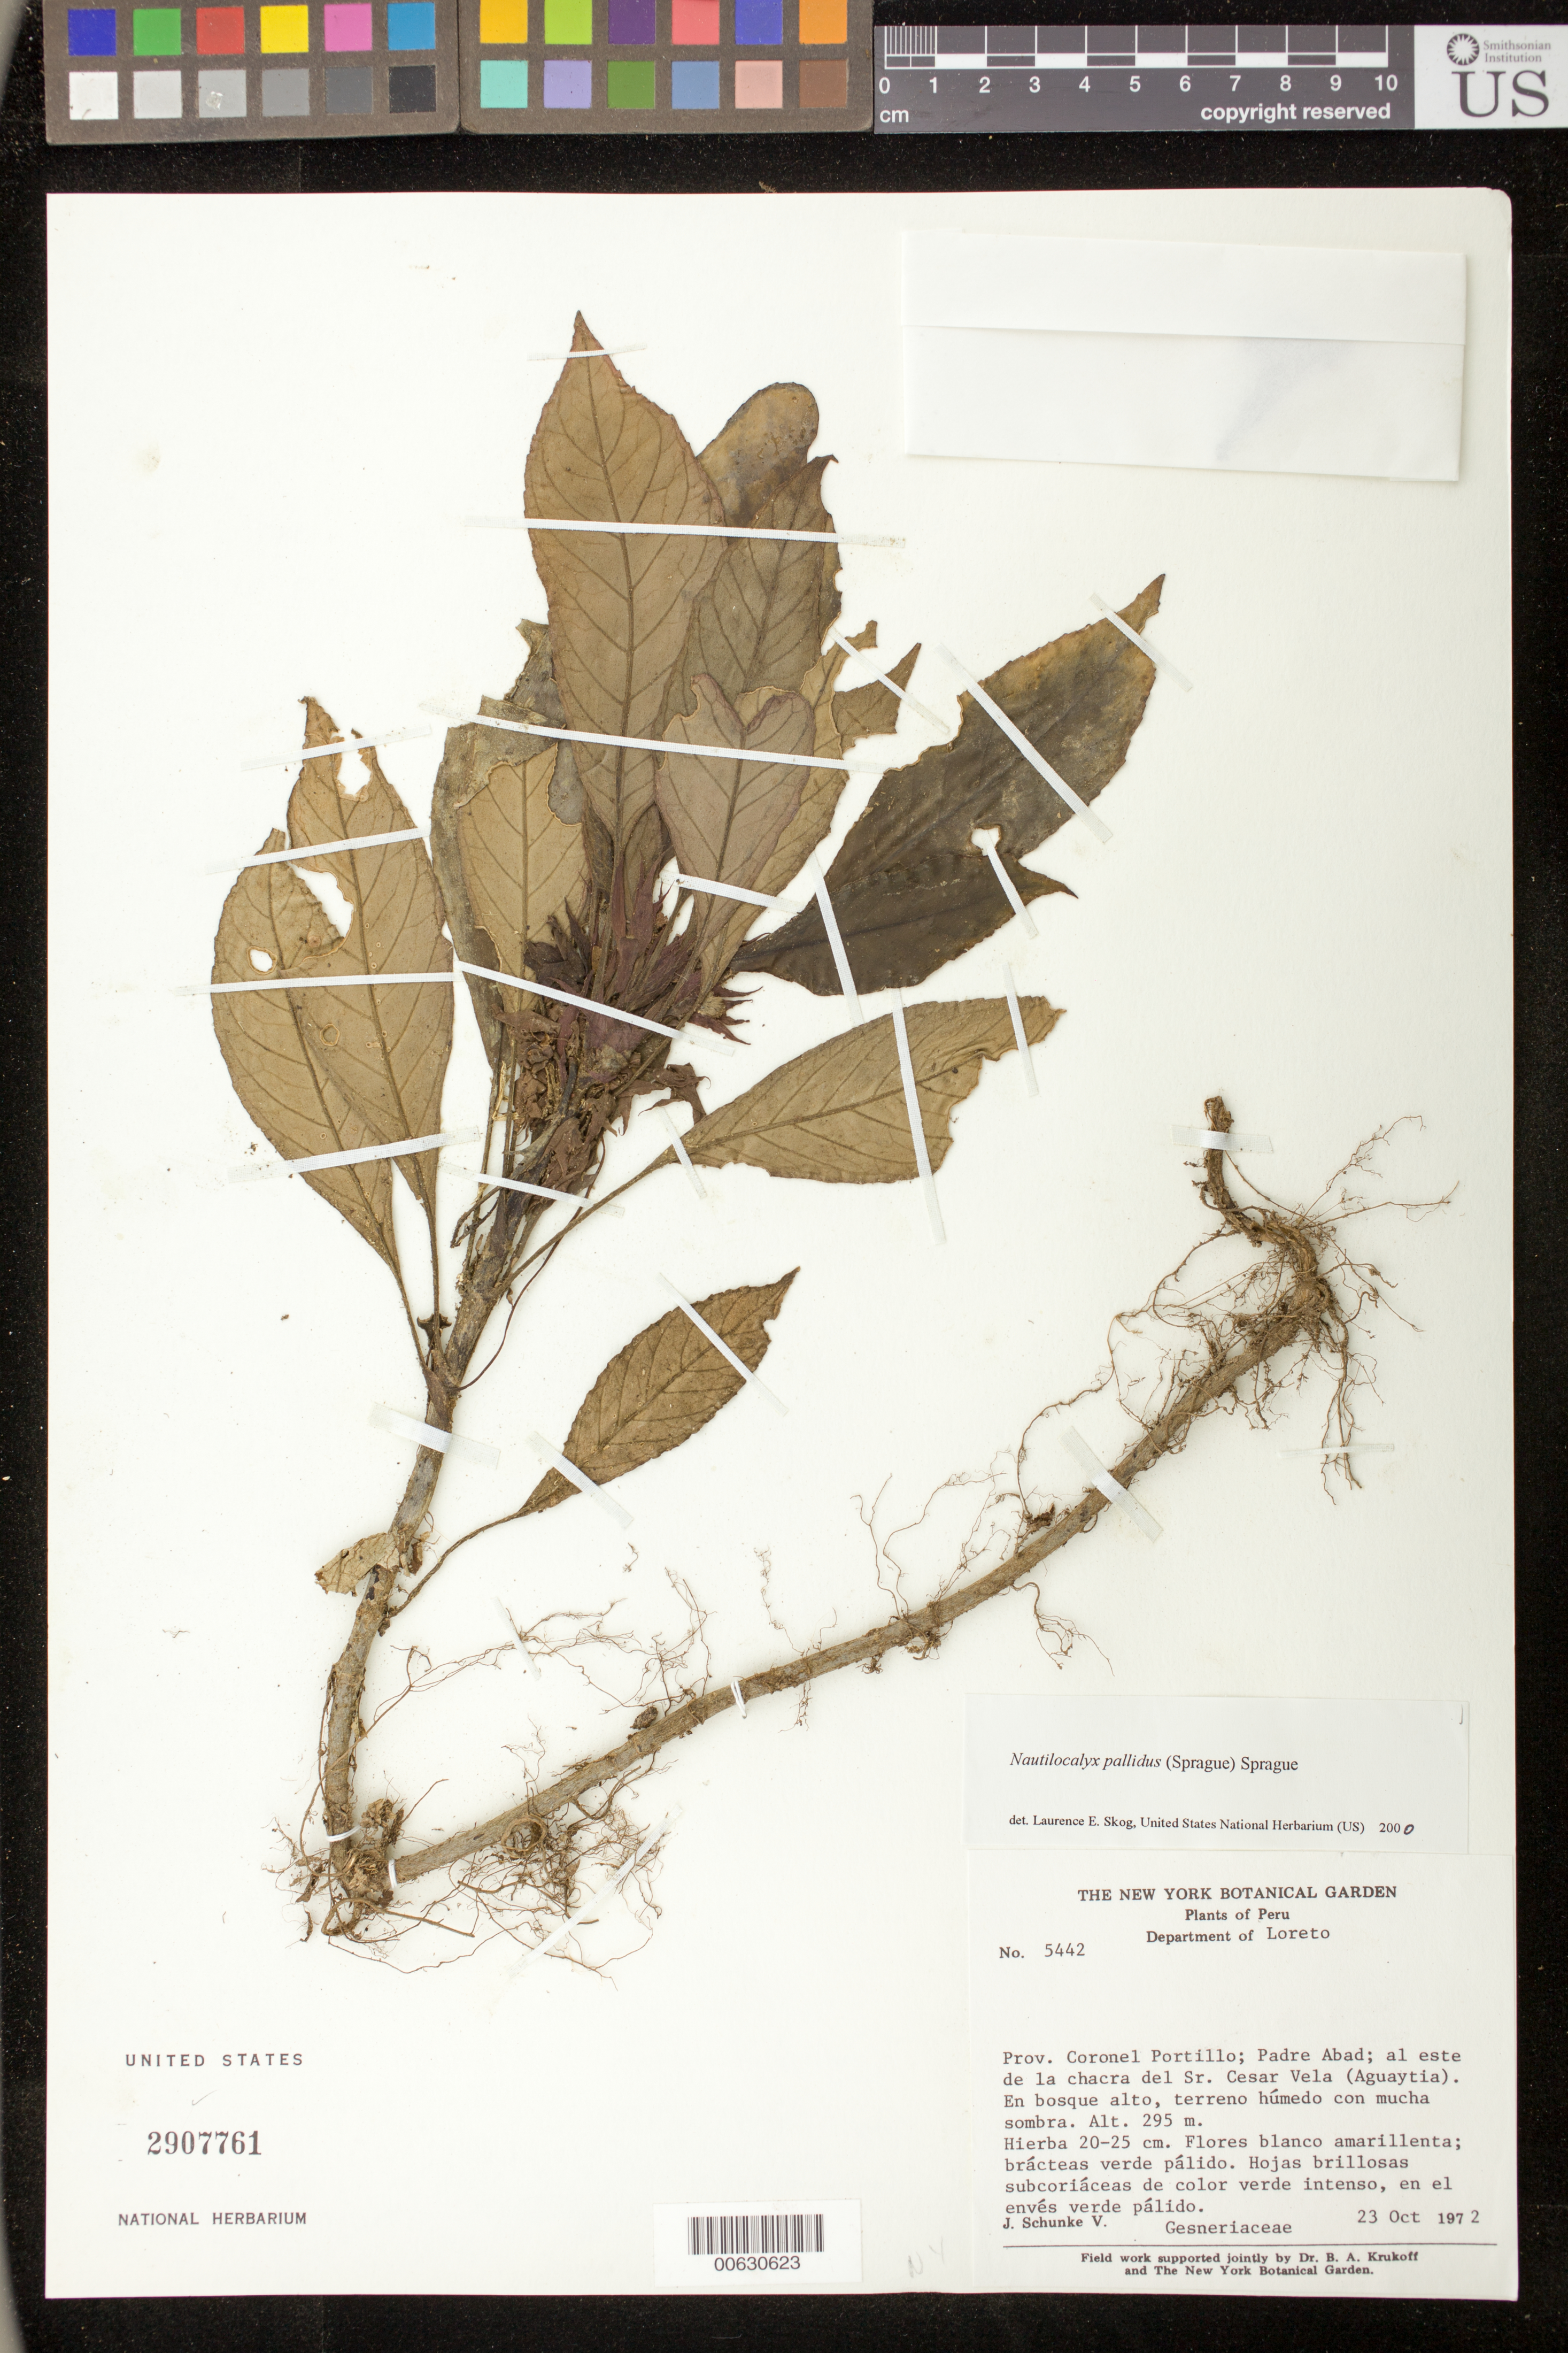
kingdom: Plantae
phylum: Tracheophyta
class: Magnoliopsida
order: Lamiales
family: Gesneriaceae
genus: Nautilocalyx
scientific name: Nautilocalyx pallidus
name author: (Sprague) C. Sprague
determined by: Skog, Laurence E.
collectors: J. Schunke Vigo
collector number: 5442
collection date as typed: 23 Oct 1972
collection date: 1972-10-23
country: Peru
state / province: Loreto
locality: Prov. Coronel Portillo, Padre Abad, al este de la chacra del Sr. Cesar Vela (Aguaytia)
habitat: En bosque alto, terrno húmedo con mucha sombra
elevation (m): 295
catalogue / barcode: US 2907761